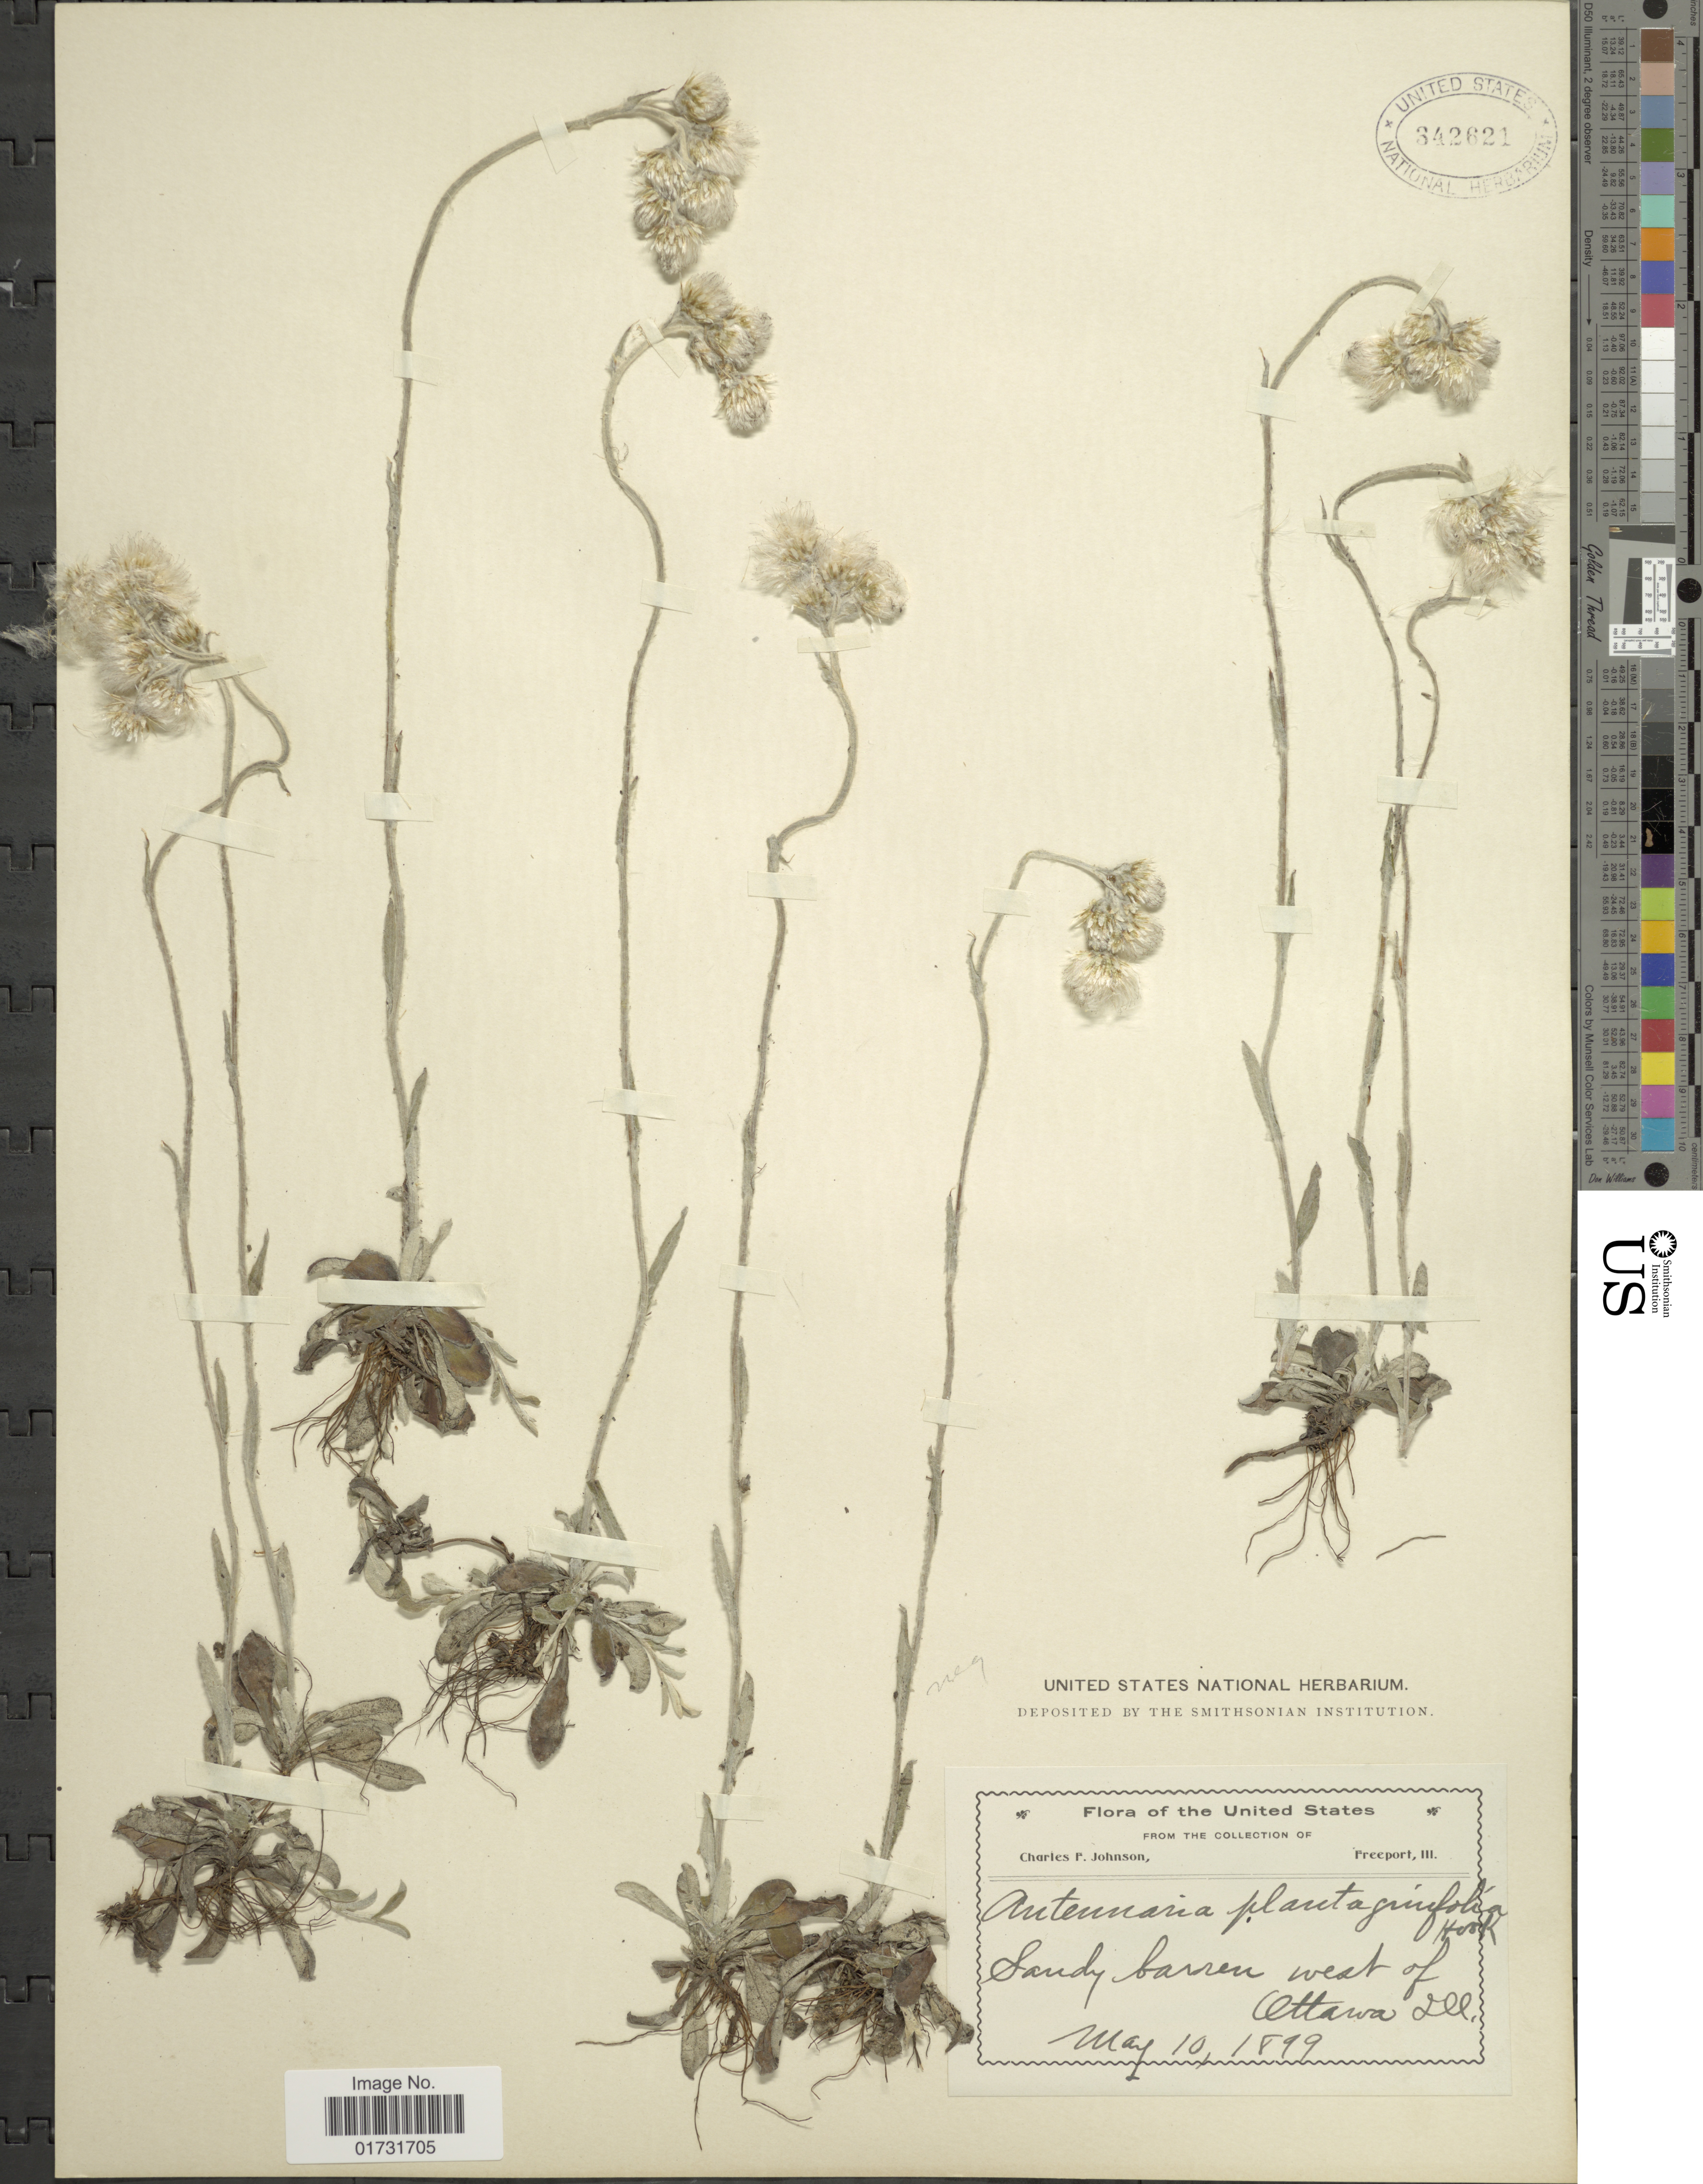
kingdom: Plantae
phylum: Tracheophyta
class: Magnoliopsida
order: Asterales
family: Asteraceae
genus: Antennaria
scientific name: Antennaria neglecta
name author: Greene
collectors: C. F. Johnson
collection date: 1899-05-10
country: United States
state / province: Illinois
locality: West of Ottawa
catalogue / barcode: US 342621